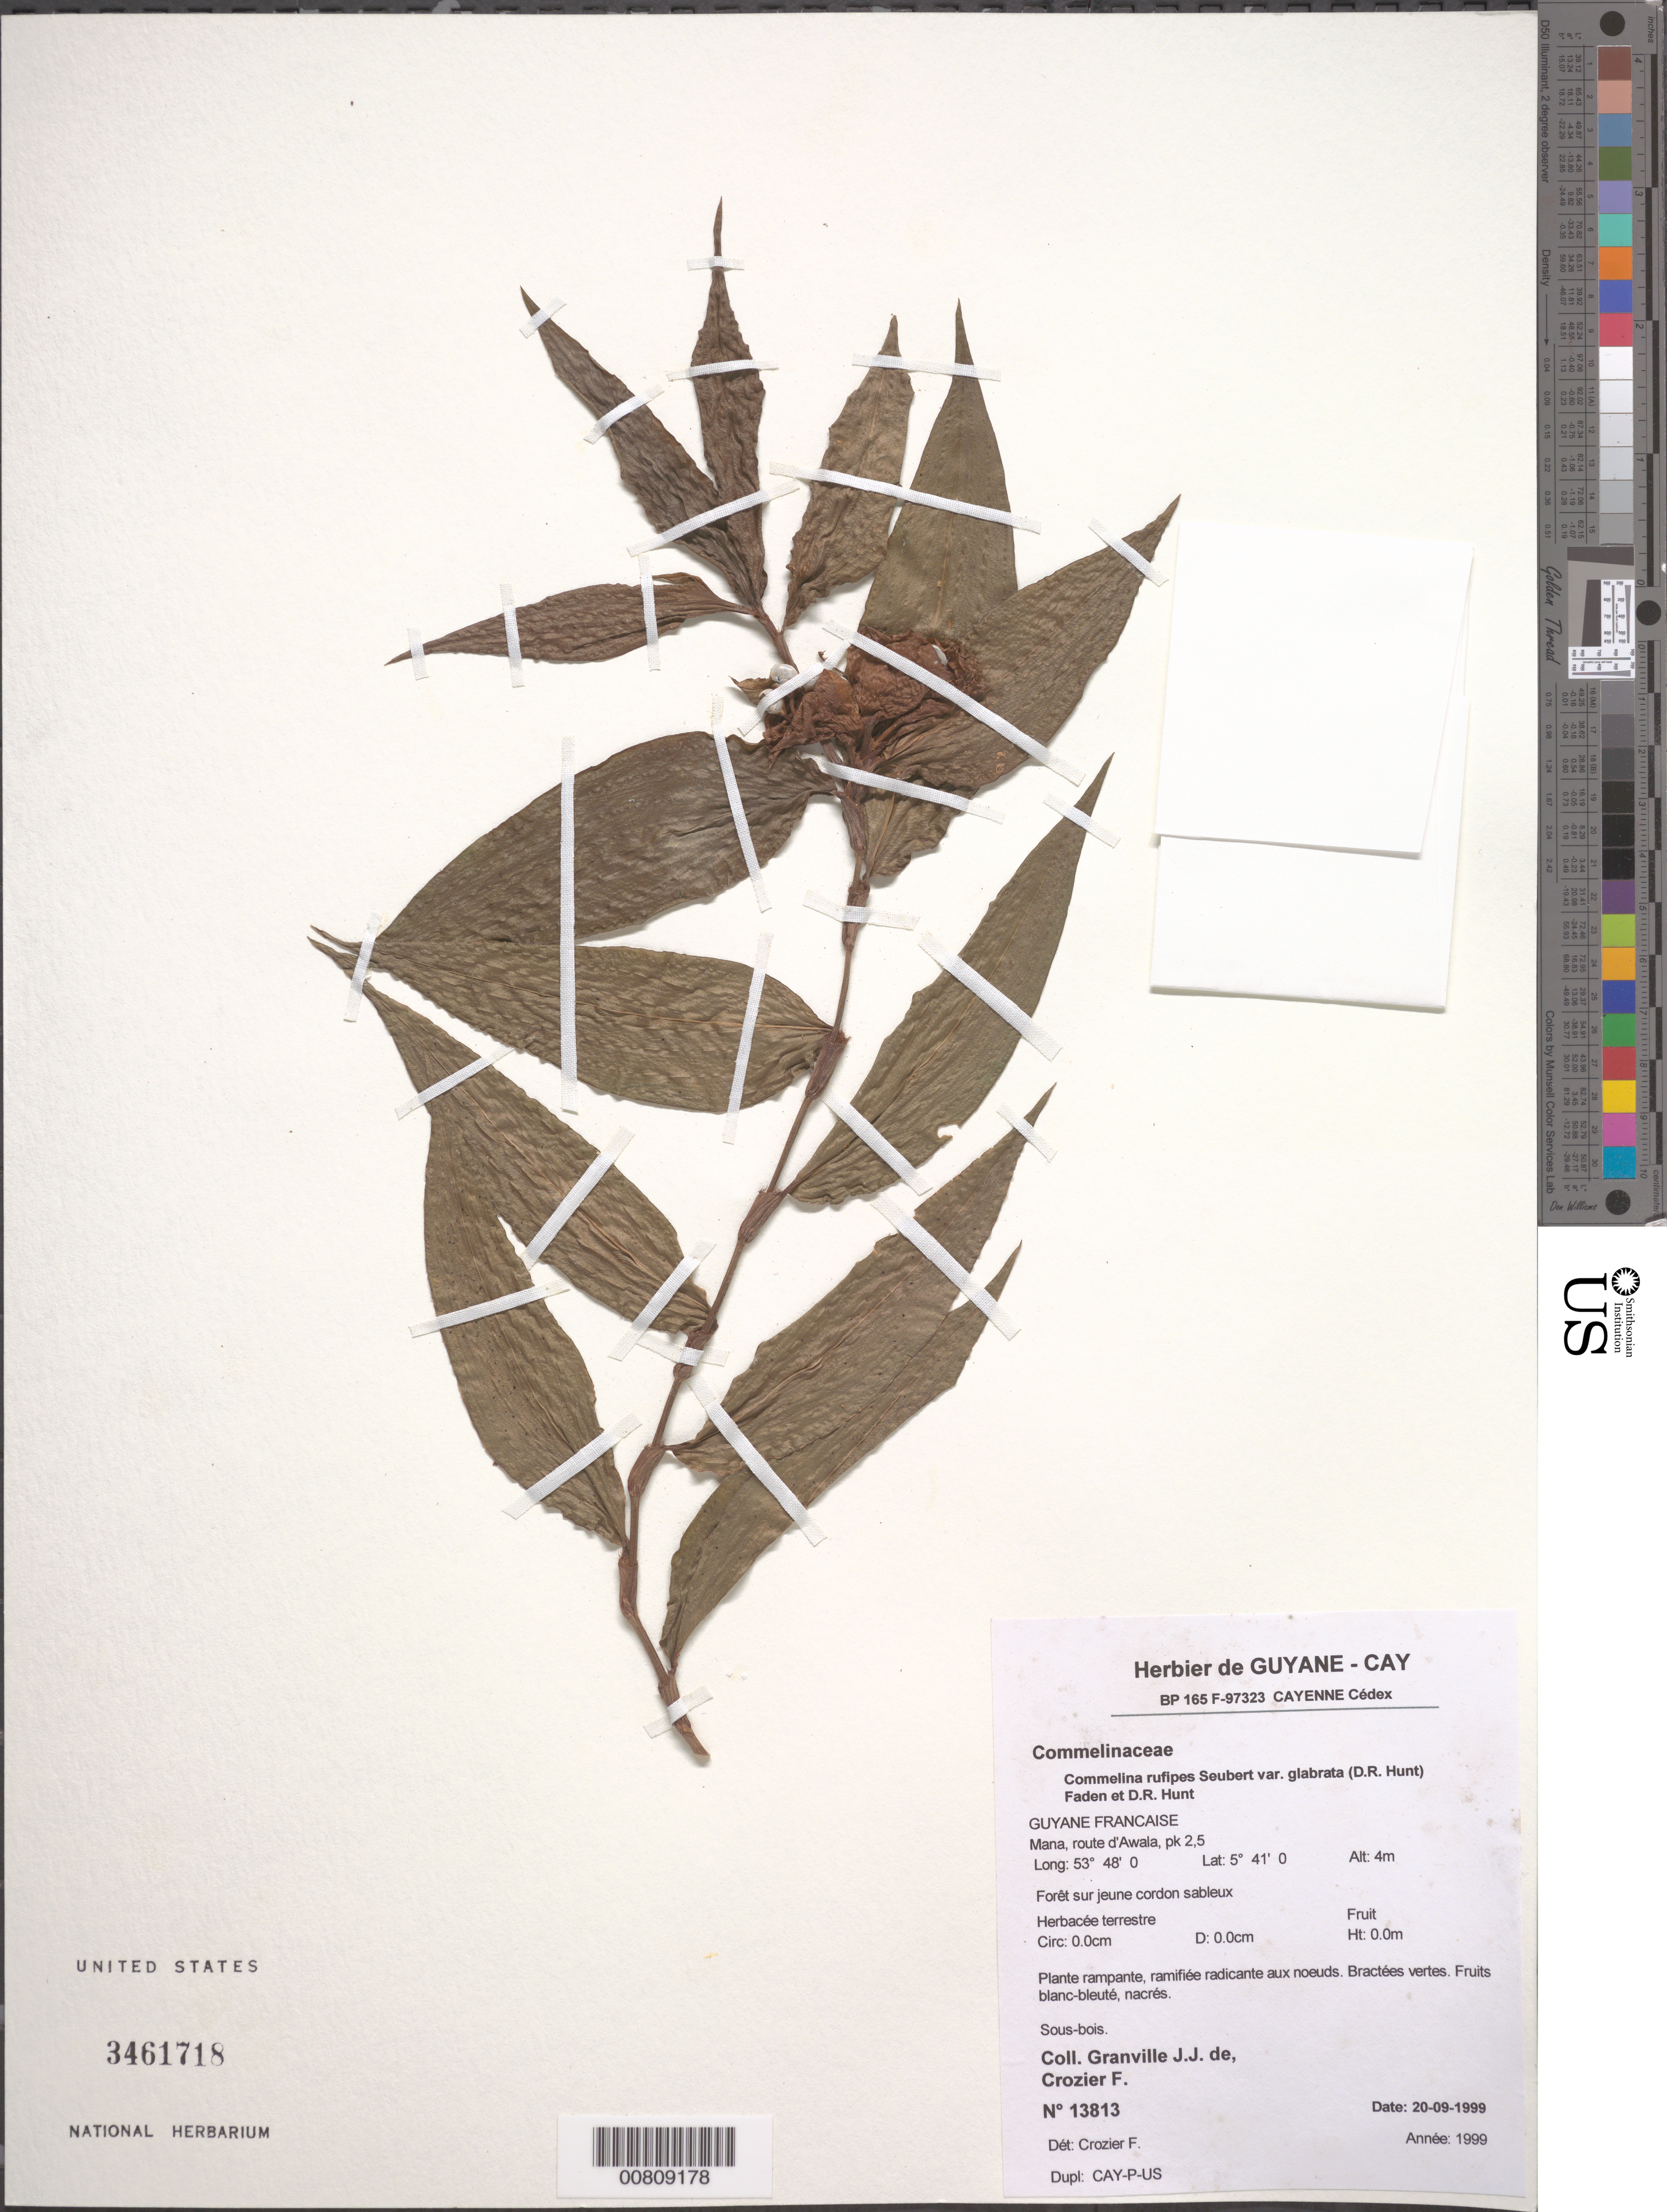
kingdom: Plantae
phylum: Tracheophyta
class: Liliopsida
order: Commelinales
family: Commelinaceae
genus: Commelina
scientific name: Commelina rufipes var. glabrata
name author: (D.R. Hunt) Faden & D.R. Hunt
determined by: Crozier, F.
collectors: J.-J. de Granville & F. Crozier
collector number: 13813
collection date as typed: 20-Sep-99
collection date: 1999-09-20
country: French Guiana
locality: Mana, route d'Awala, pk 2.5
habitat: Forêt sur jeune cordon sableux. Sous-bois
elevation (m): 4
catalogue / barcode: US 3461718